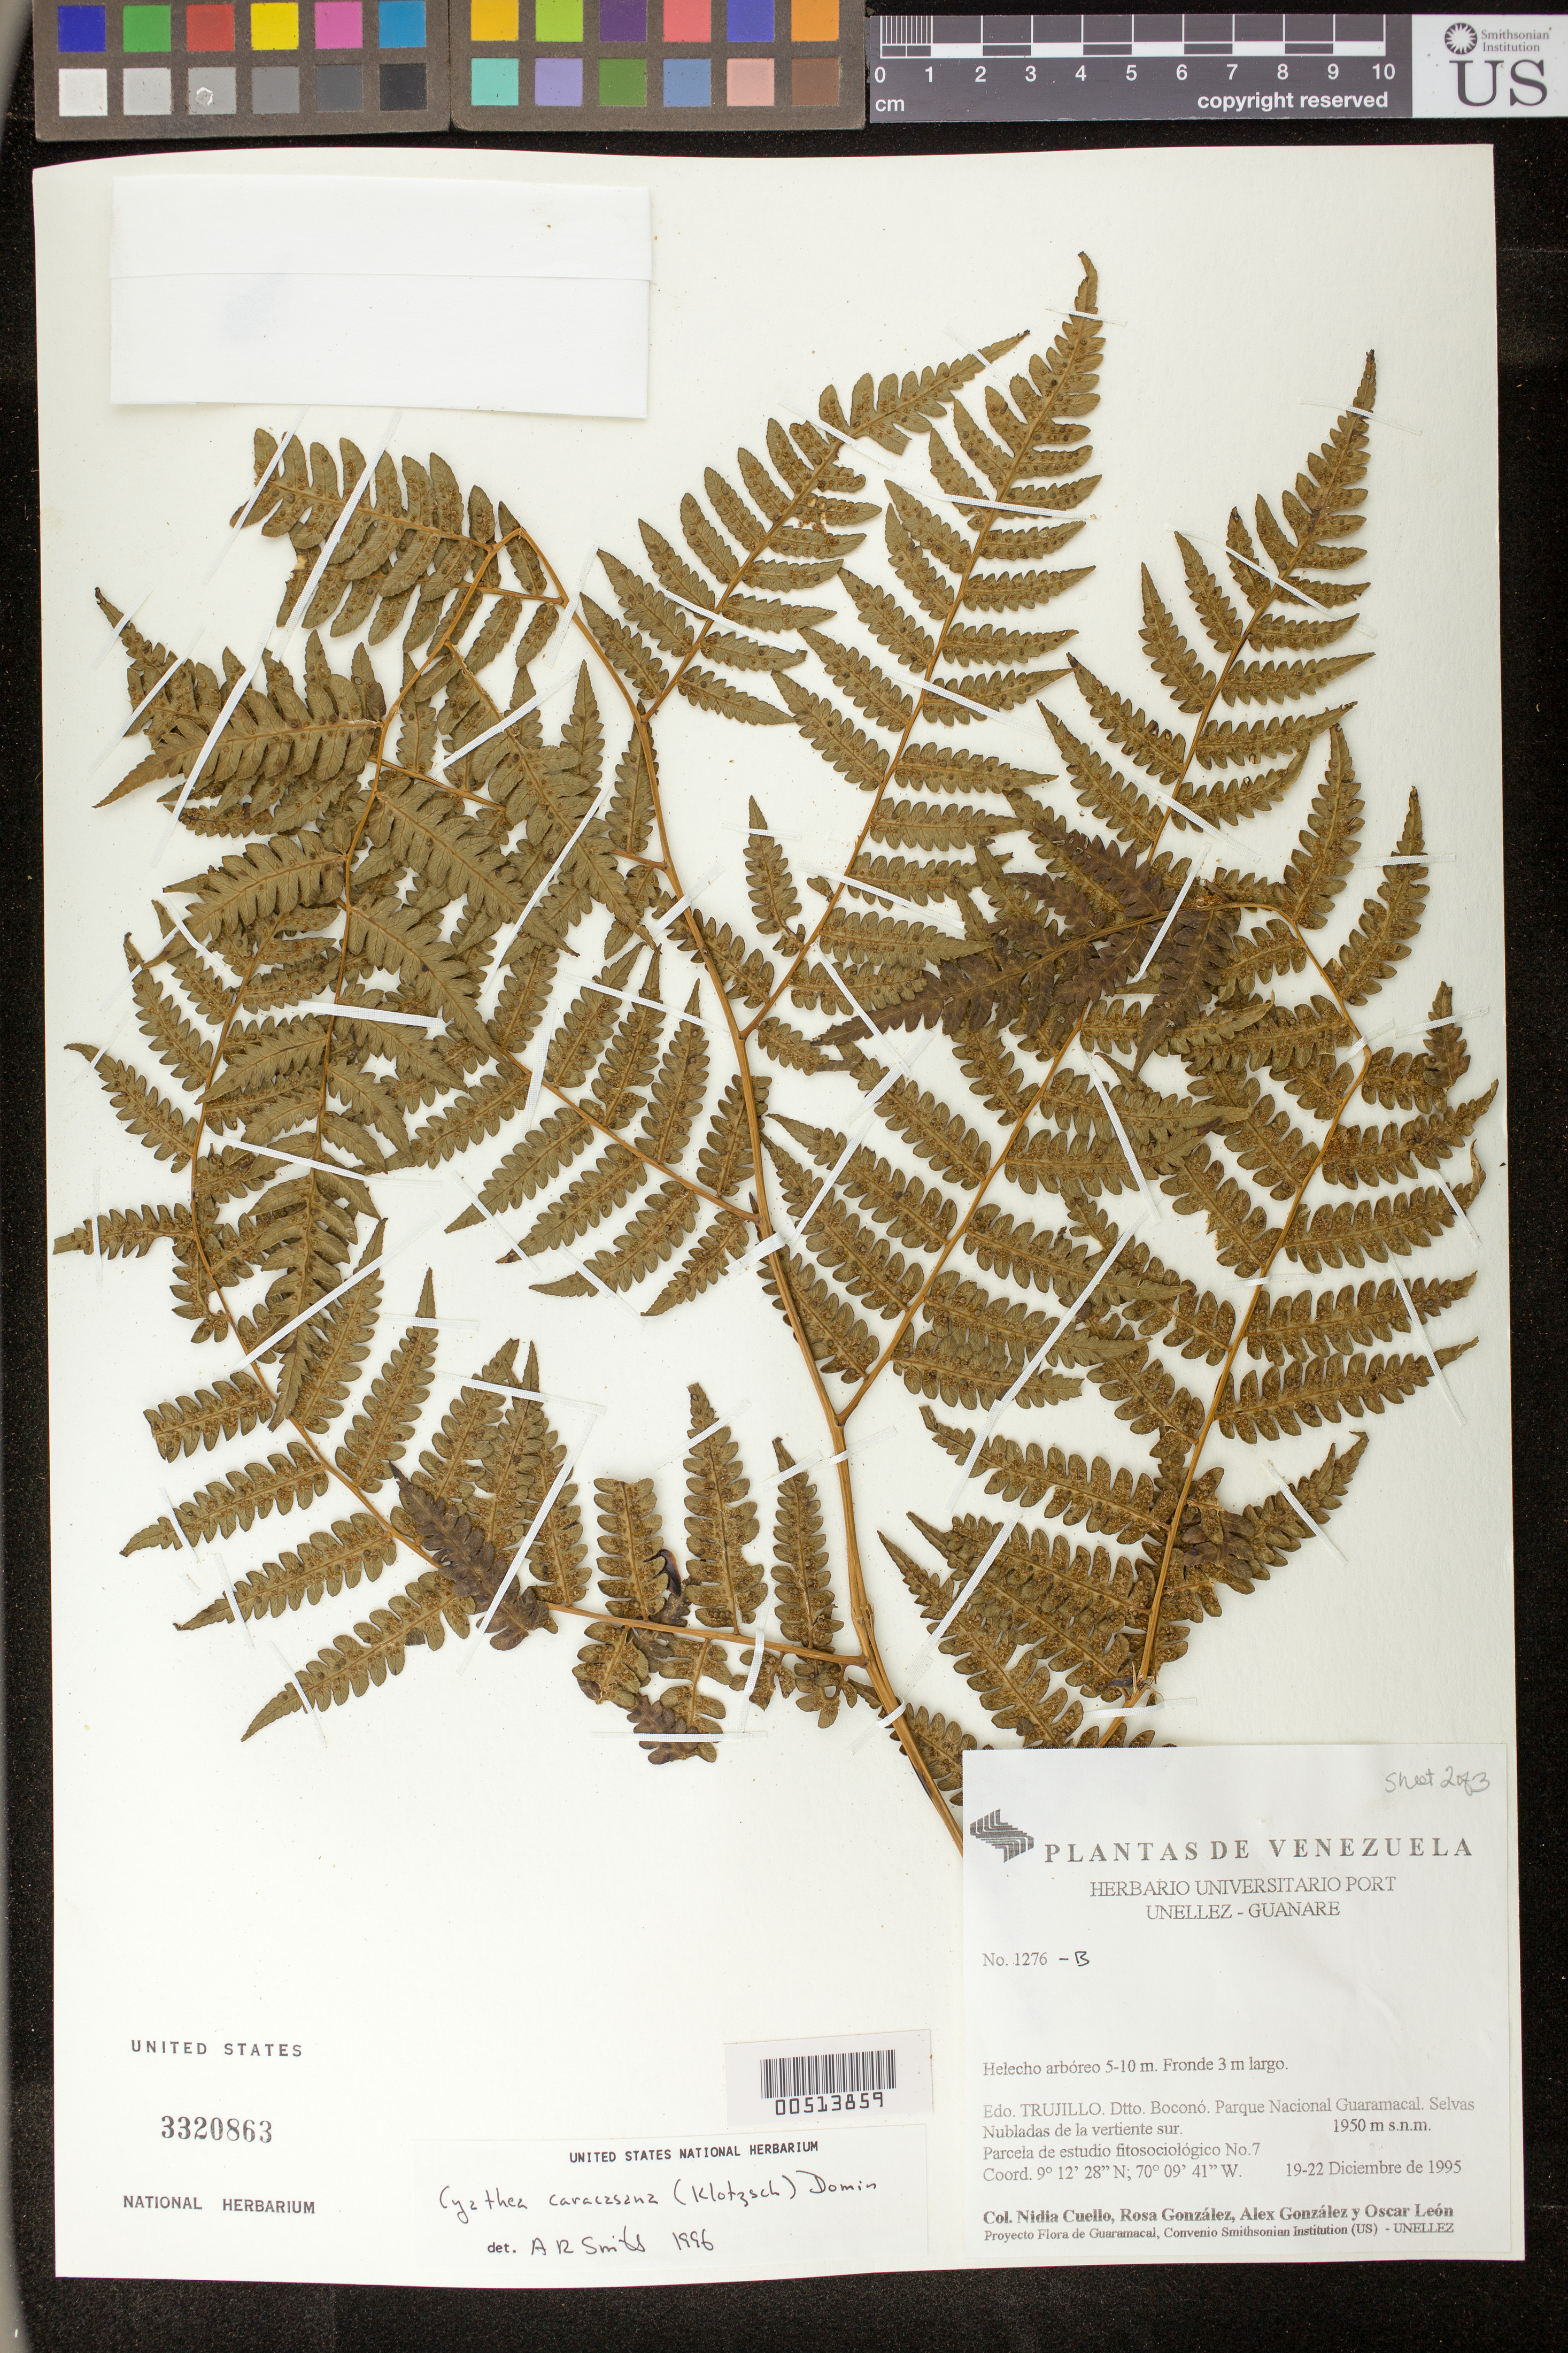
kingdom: Plantae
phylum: Tracheophyta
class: Polypodiopsida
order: Cyatheales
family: Cyatheaceae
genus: Cyathea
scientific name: Cyathea caracasana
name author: (Klotzsch) Domin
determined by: Smith, Alan R., (UC)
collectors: N. L. Cuello, R. González, A. Gonzáles & O. León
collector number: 1276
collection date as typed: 19 Dec 1995 to 22 Dec 1995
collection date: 1995-12-19/1995-12-22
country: Venezuela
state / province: Trujillo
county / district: Boconó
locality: Parque Nacional Guaramacal, vertiente S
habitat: Selvas Nubladas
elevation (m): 1950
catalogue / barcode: US 3320863